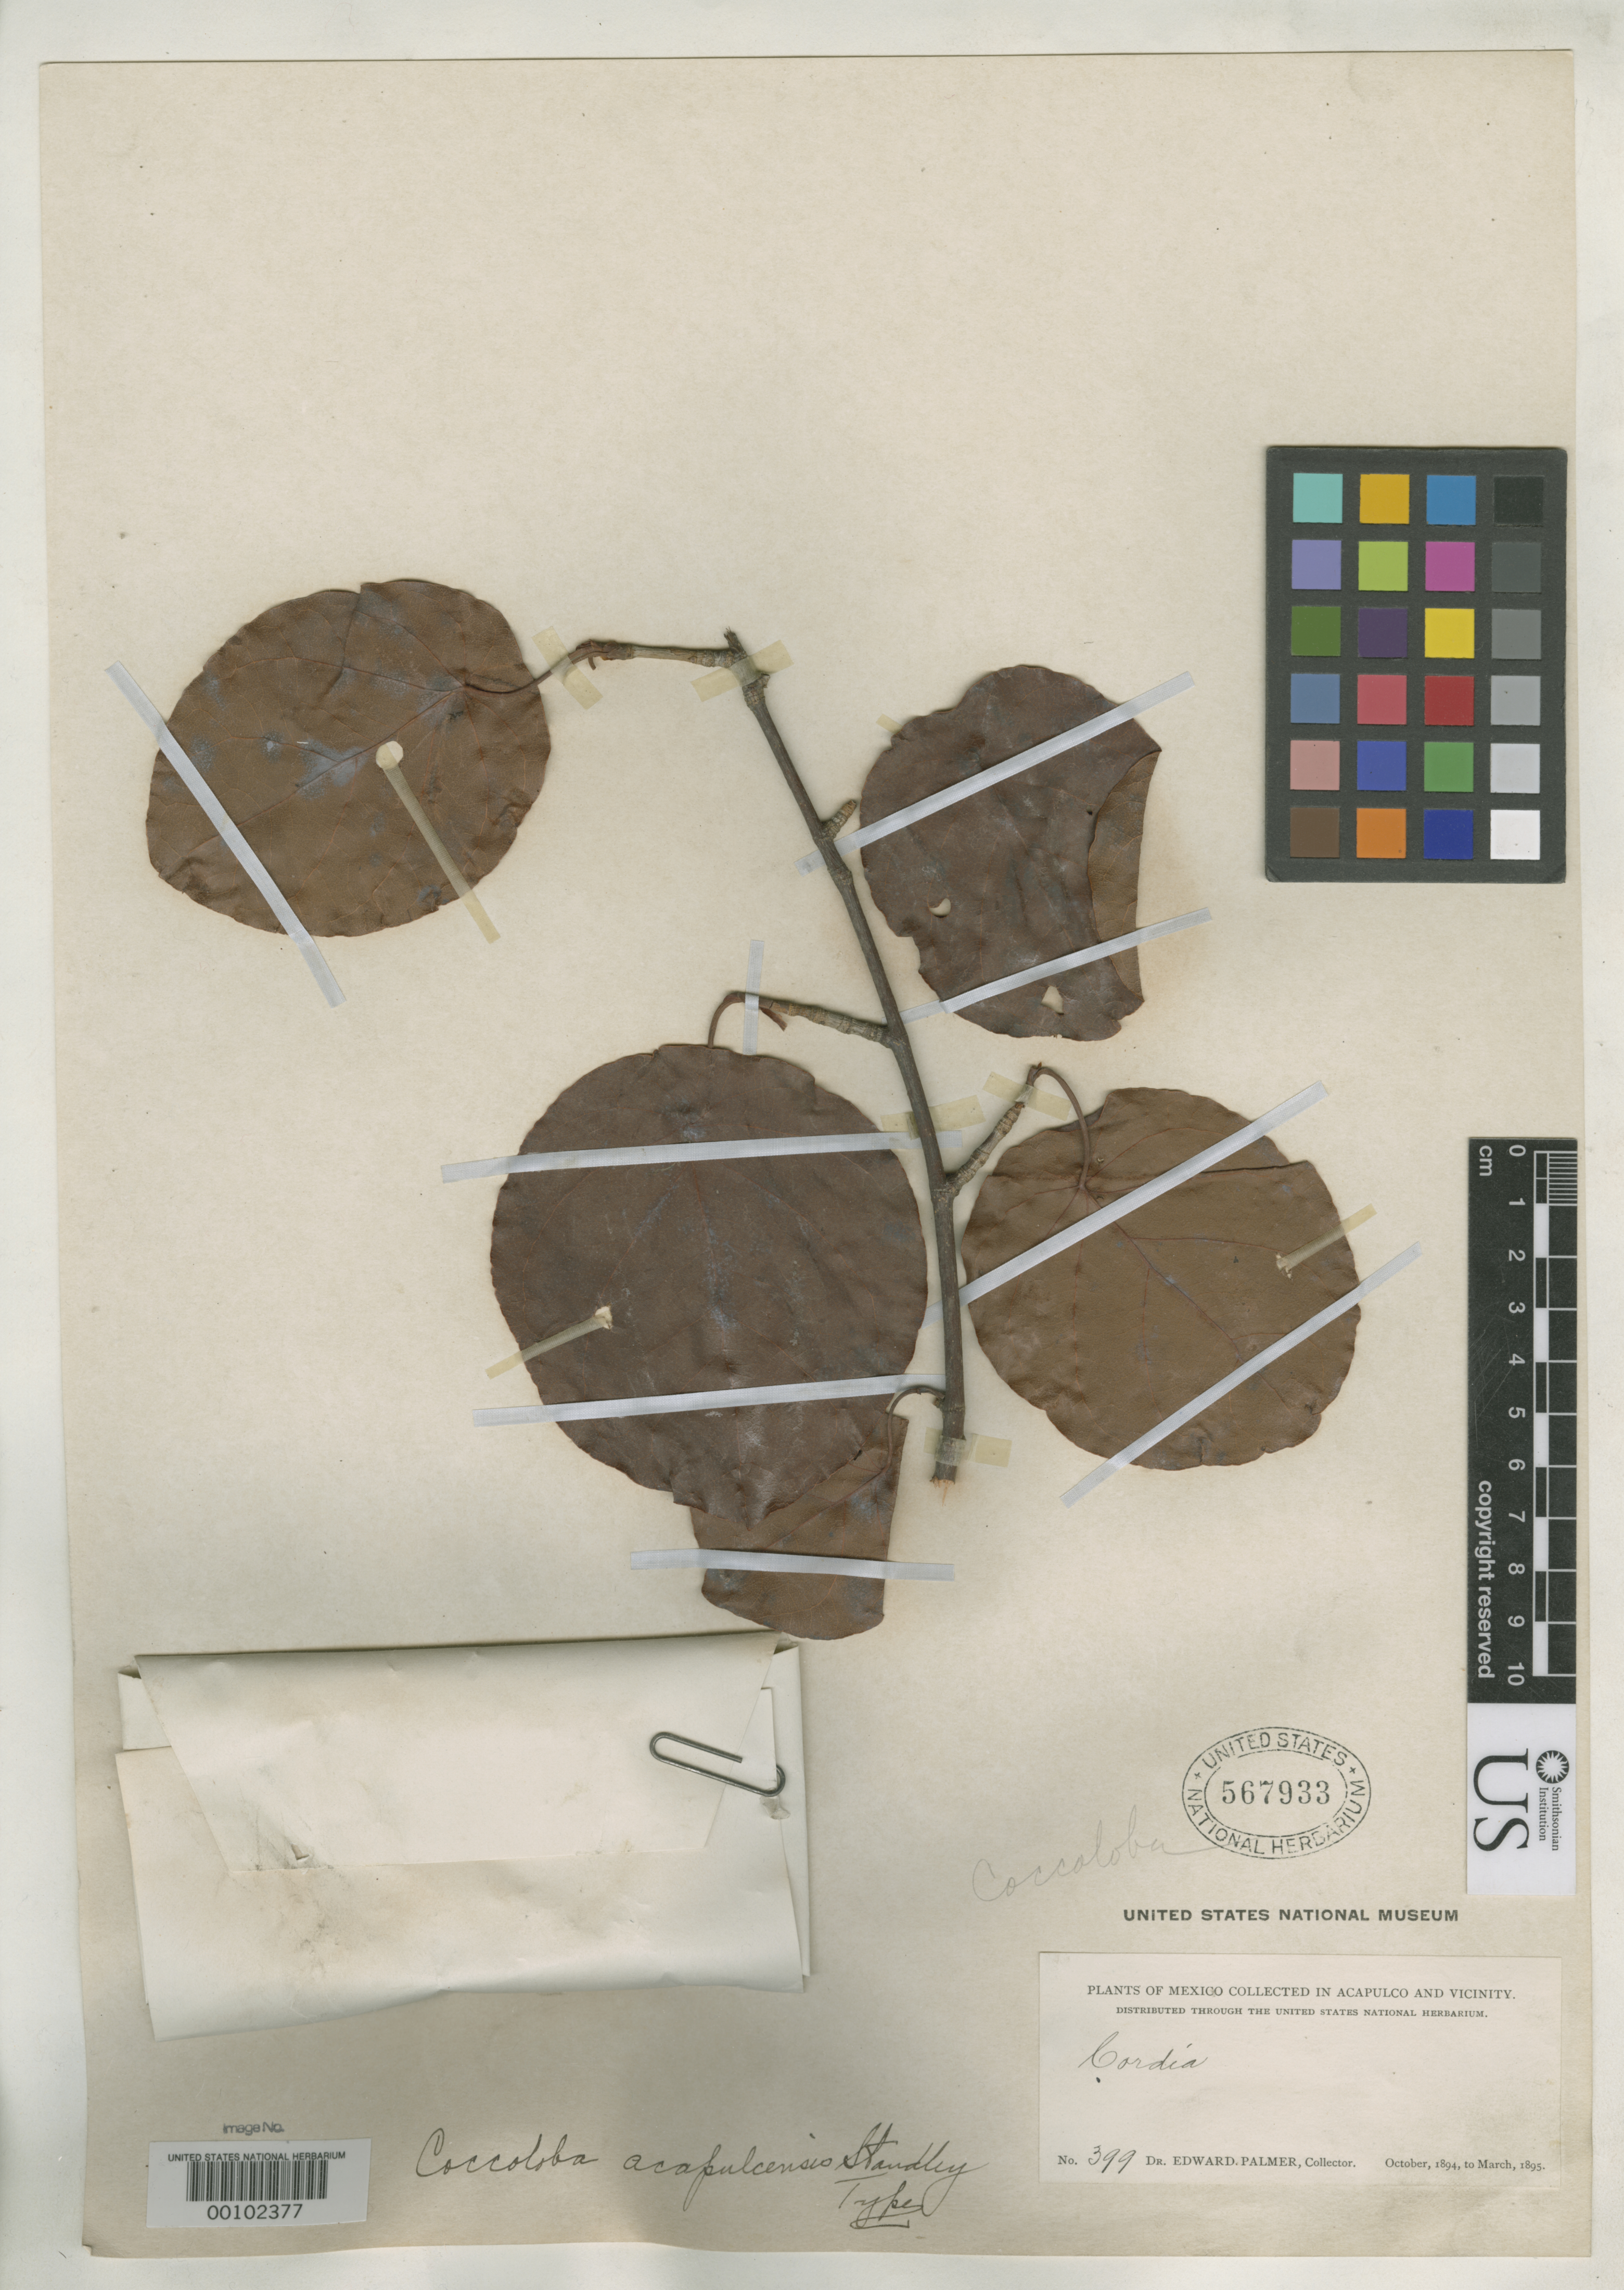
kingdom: Plantae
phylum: Tracheophyta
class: Magnoliopsida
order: Caryophyllales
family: Polygonaceae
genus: Coccoloba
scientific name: Coccoloba acapulcensis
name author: Standl.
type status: Holotype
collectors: E. Palmer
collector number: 399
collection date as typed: Oct 1894 to -- Mar 1895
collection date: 1894-10/1895-03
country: Mexico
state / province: Guerrero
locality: Vicinity of Acapulco.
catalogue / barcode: US 567933